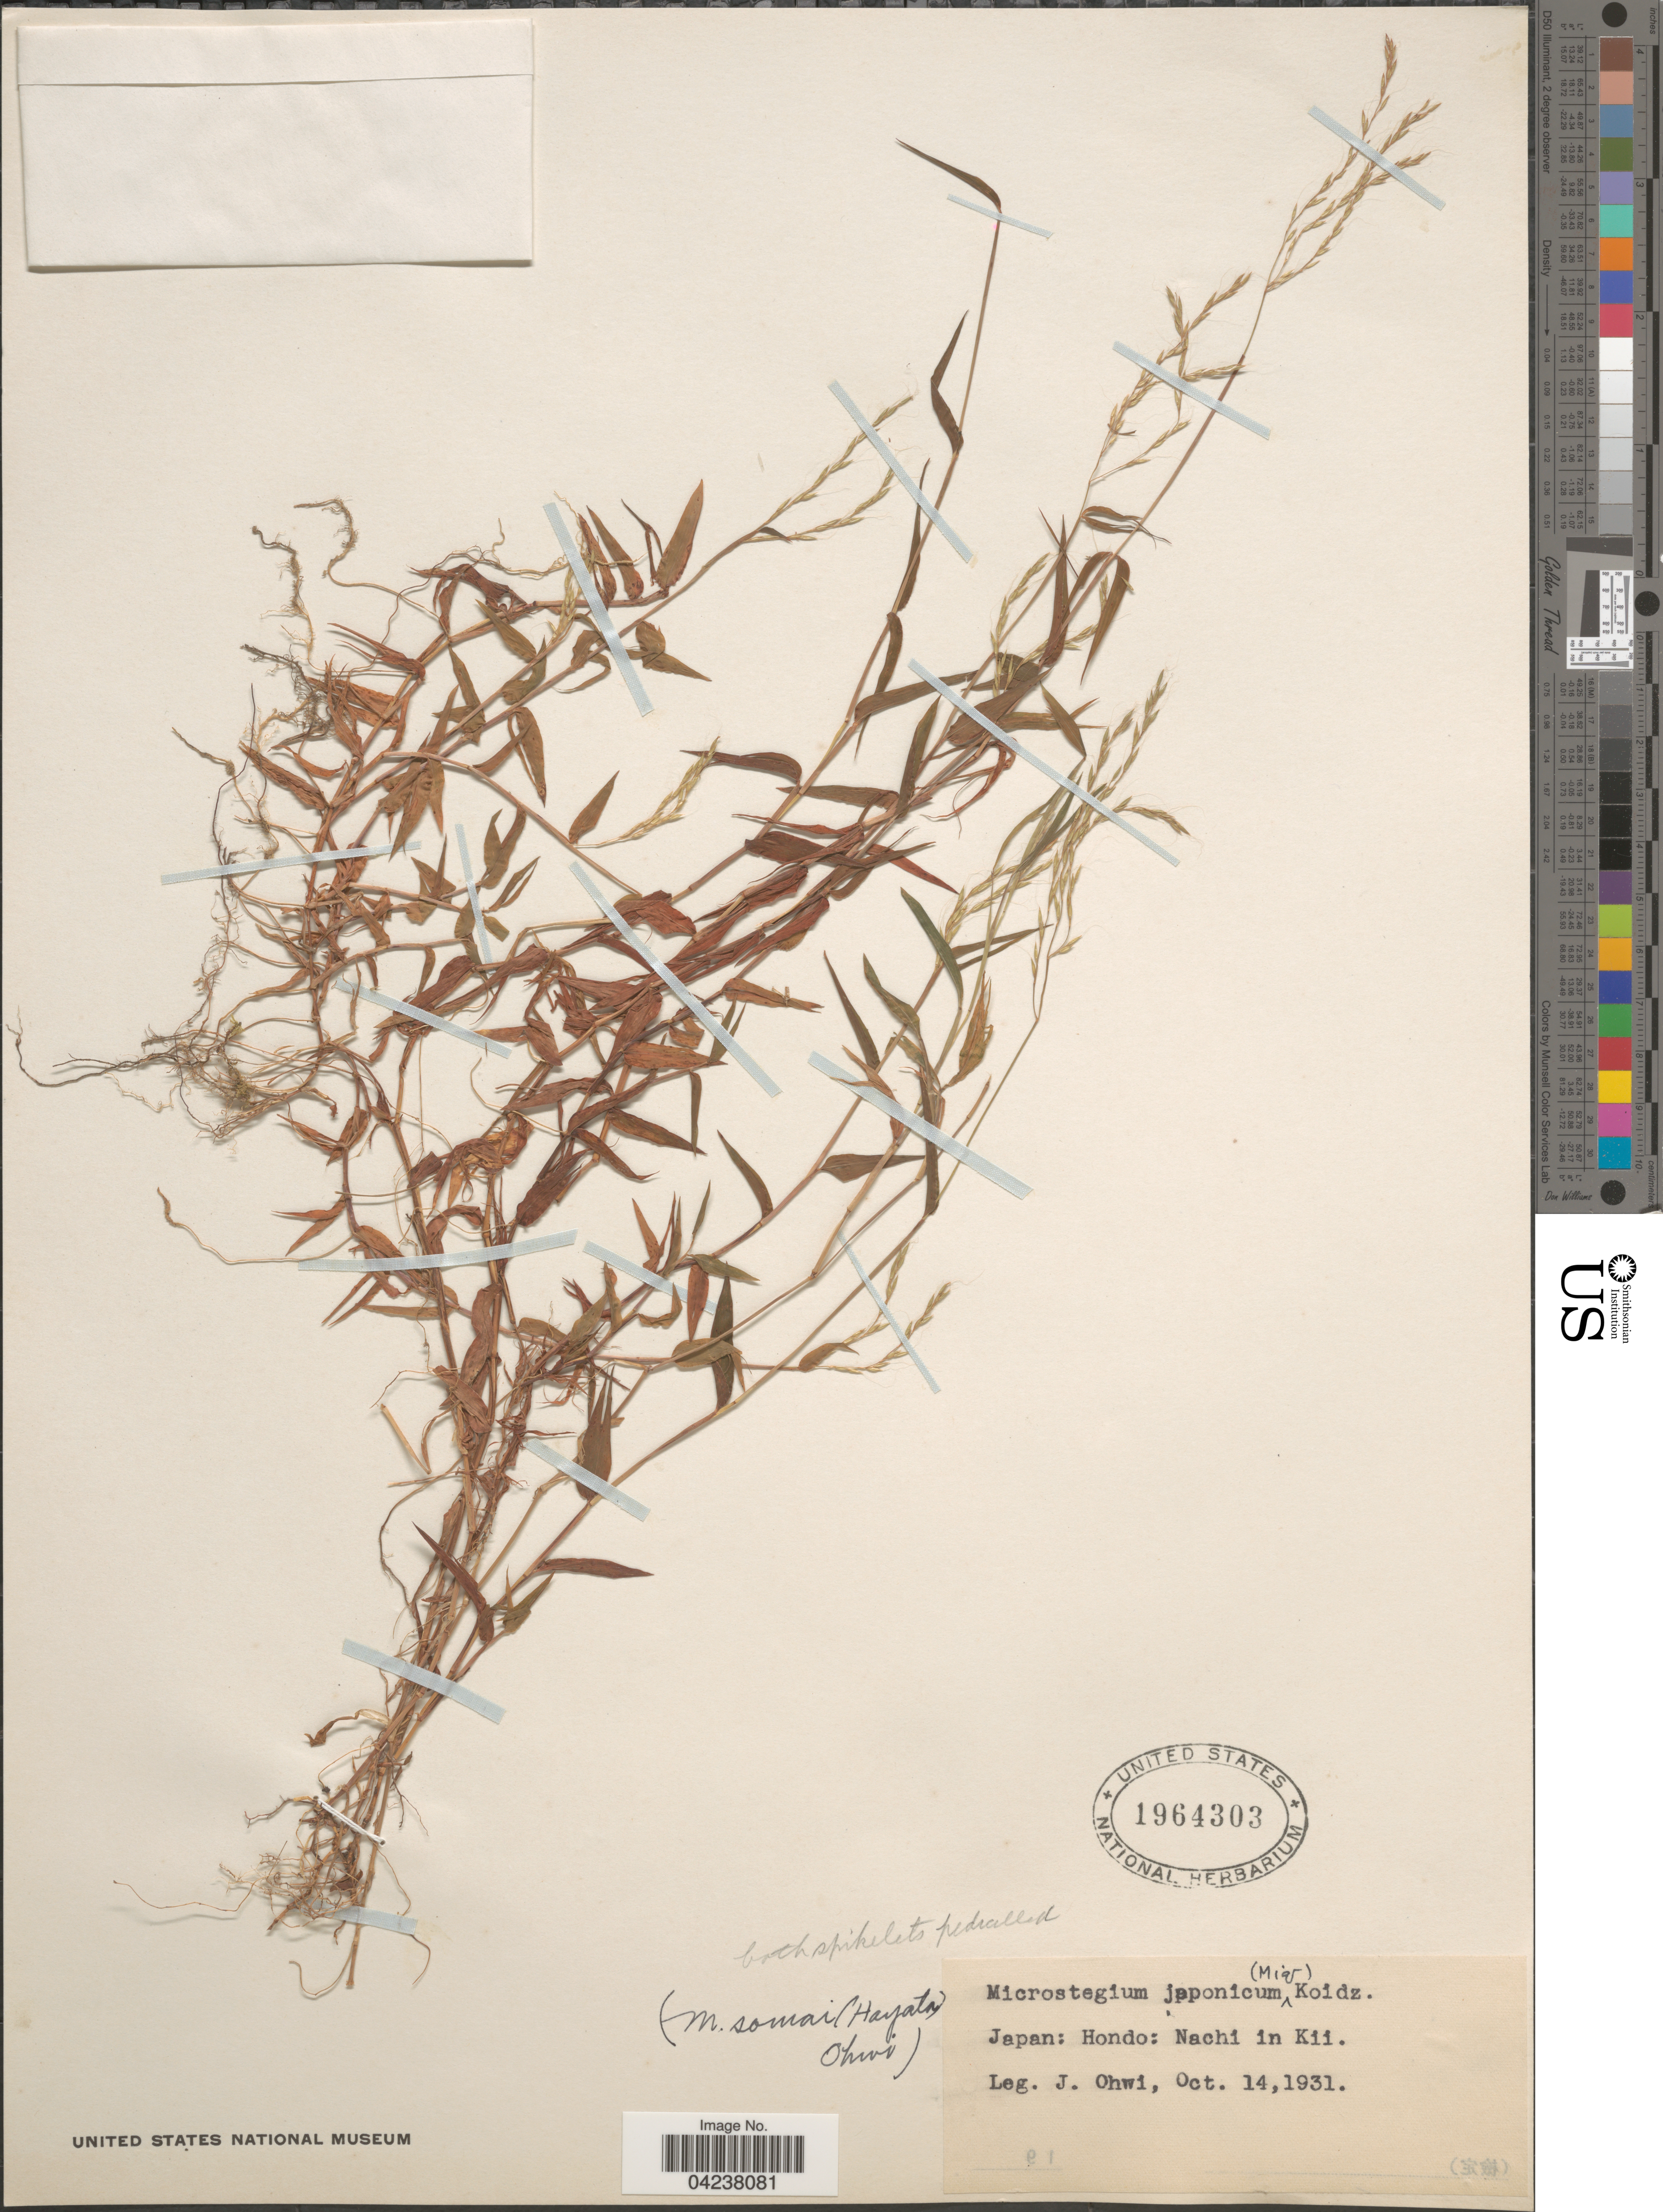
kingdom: Plantae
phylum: Tracheophyta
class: Liliopsida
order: Poales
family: Poaceae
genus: Microstegium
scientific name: Microstegium somae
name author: (Hayata) Ohwi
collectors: J. Ohwi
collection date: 1931-10-14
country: Japan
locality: Hondo: Nachi in Kii.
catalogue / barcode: US 1964303